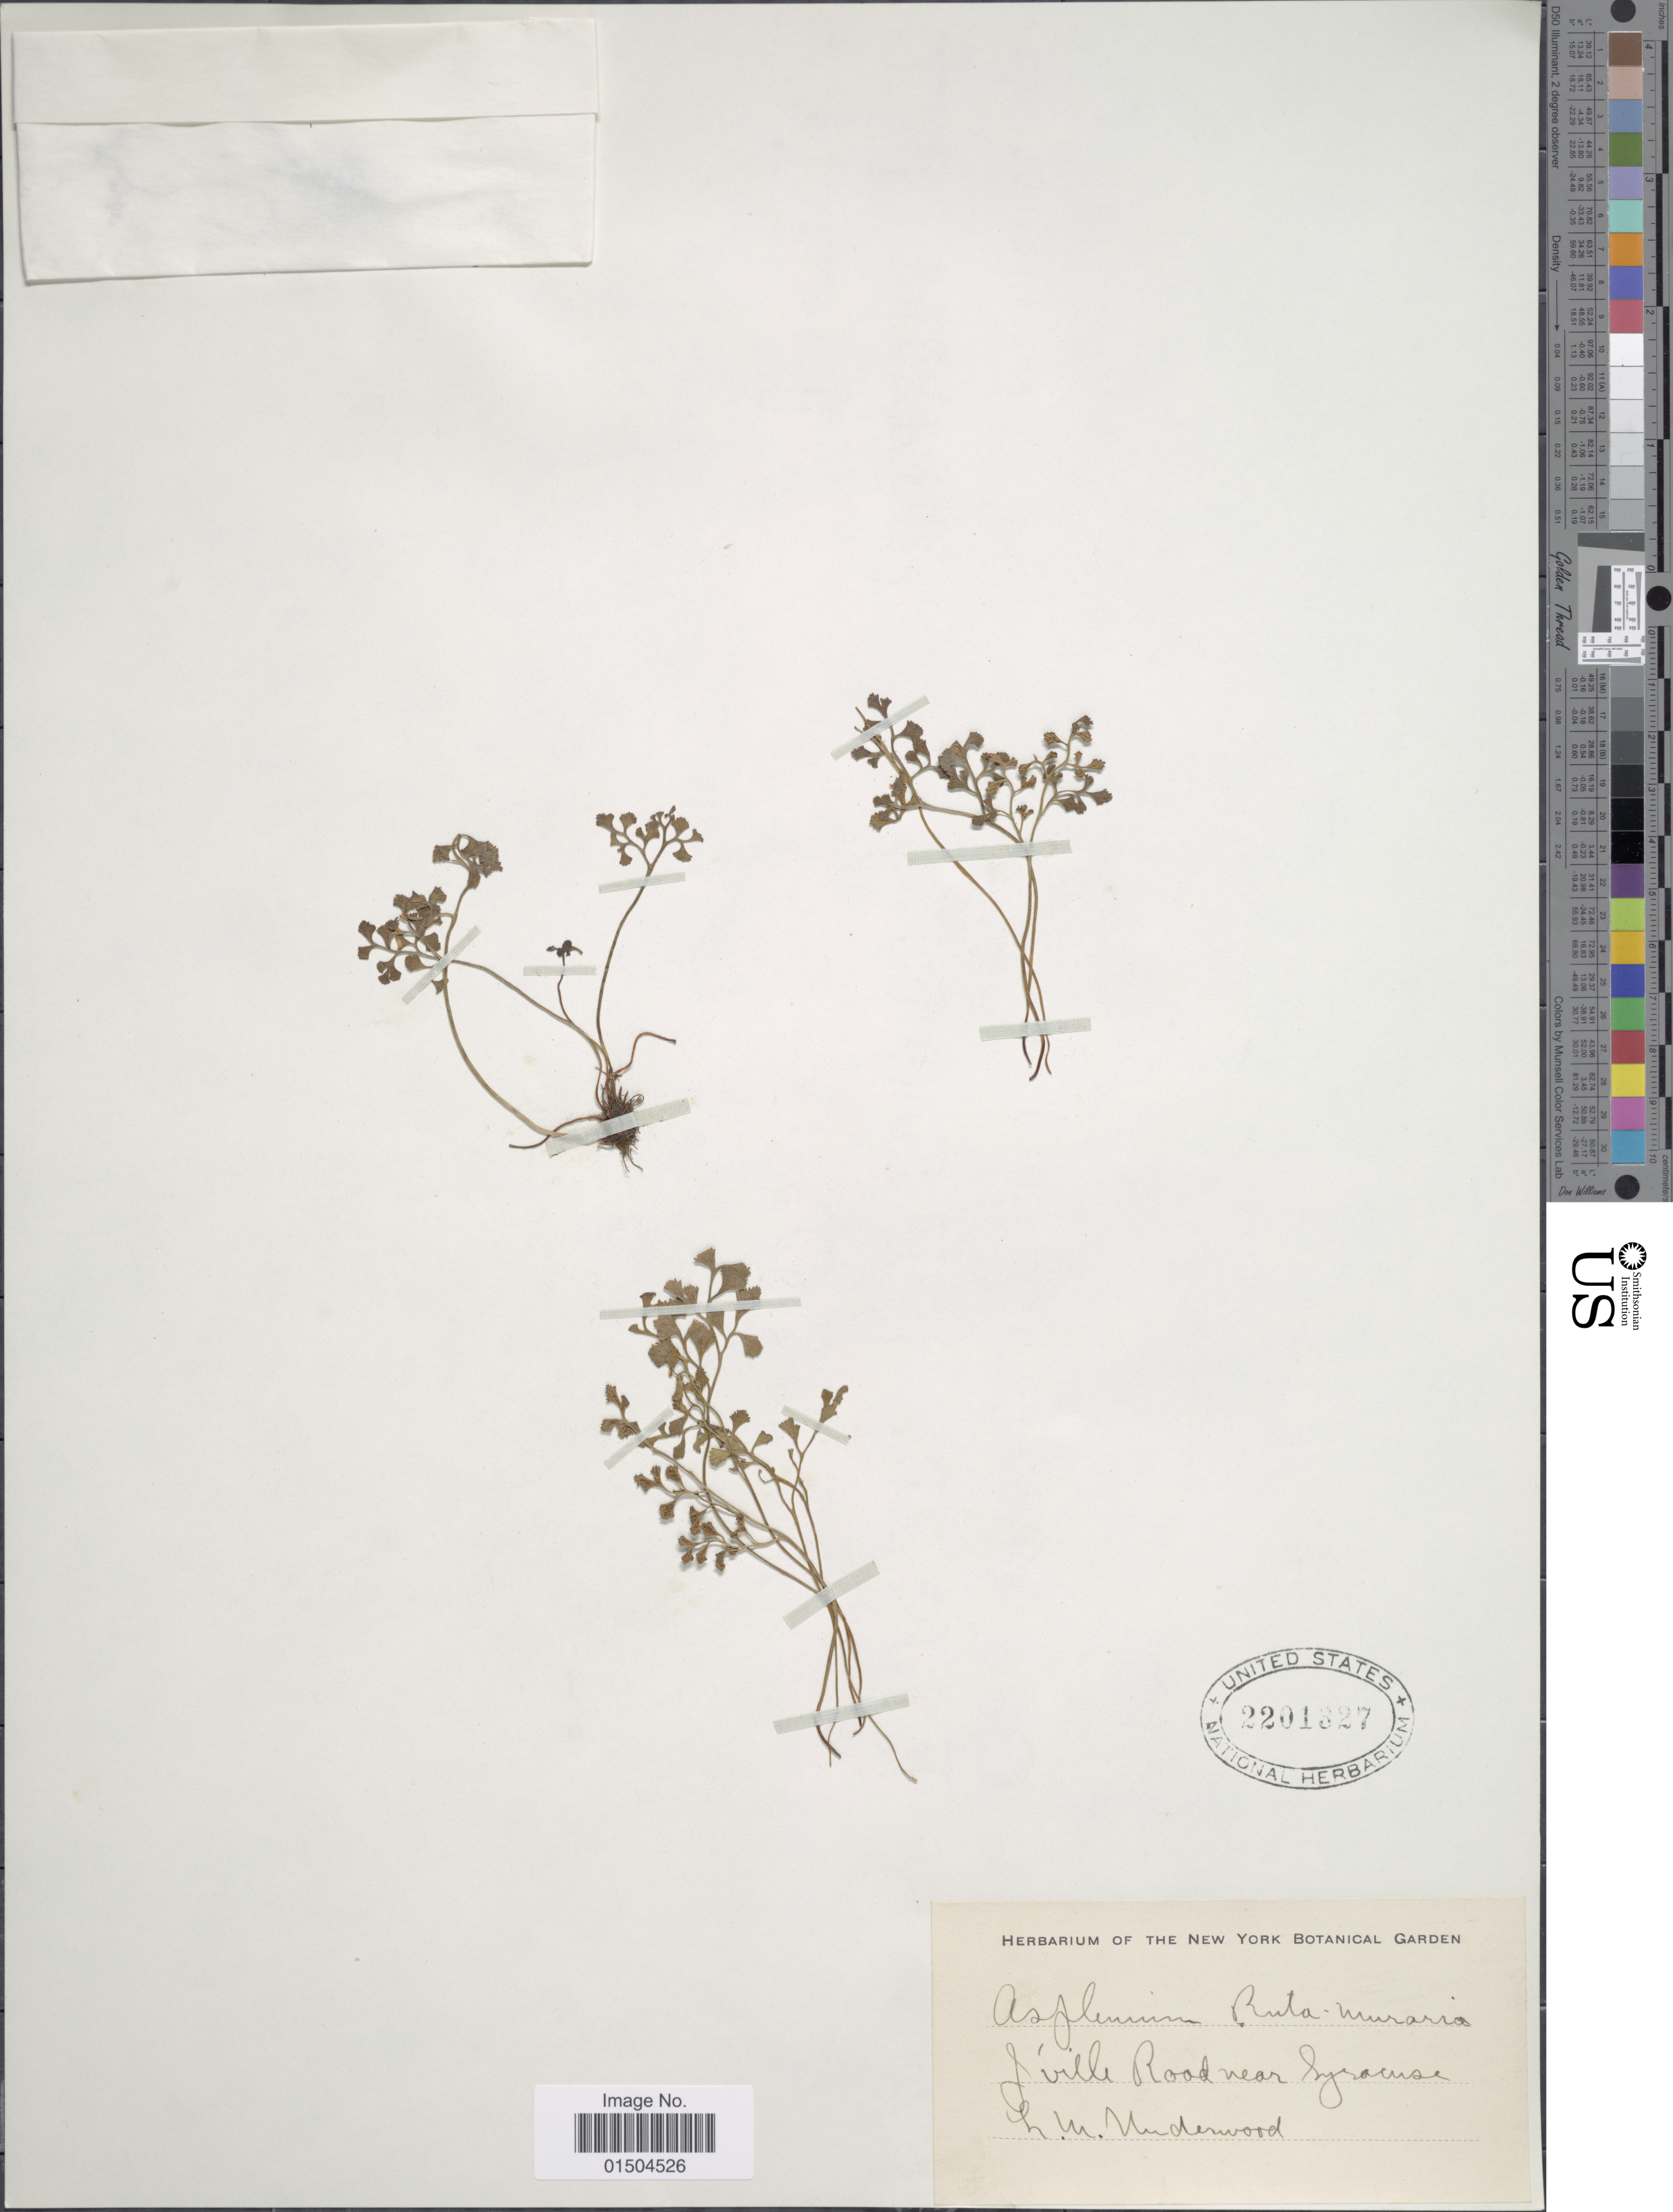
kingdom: Plantae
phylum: Tracheophyta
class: Polypodiopsida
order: Polypodiales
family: Aspleniaceae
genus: Asplenium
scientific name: Asplenium ruta-muraria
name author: L.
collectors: L. M. Underwood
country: United States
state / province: New York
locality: J'ville Road near Syracuse.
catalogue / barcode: US 2201327